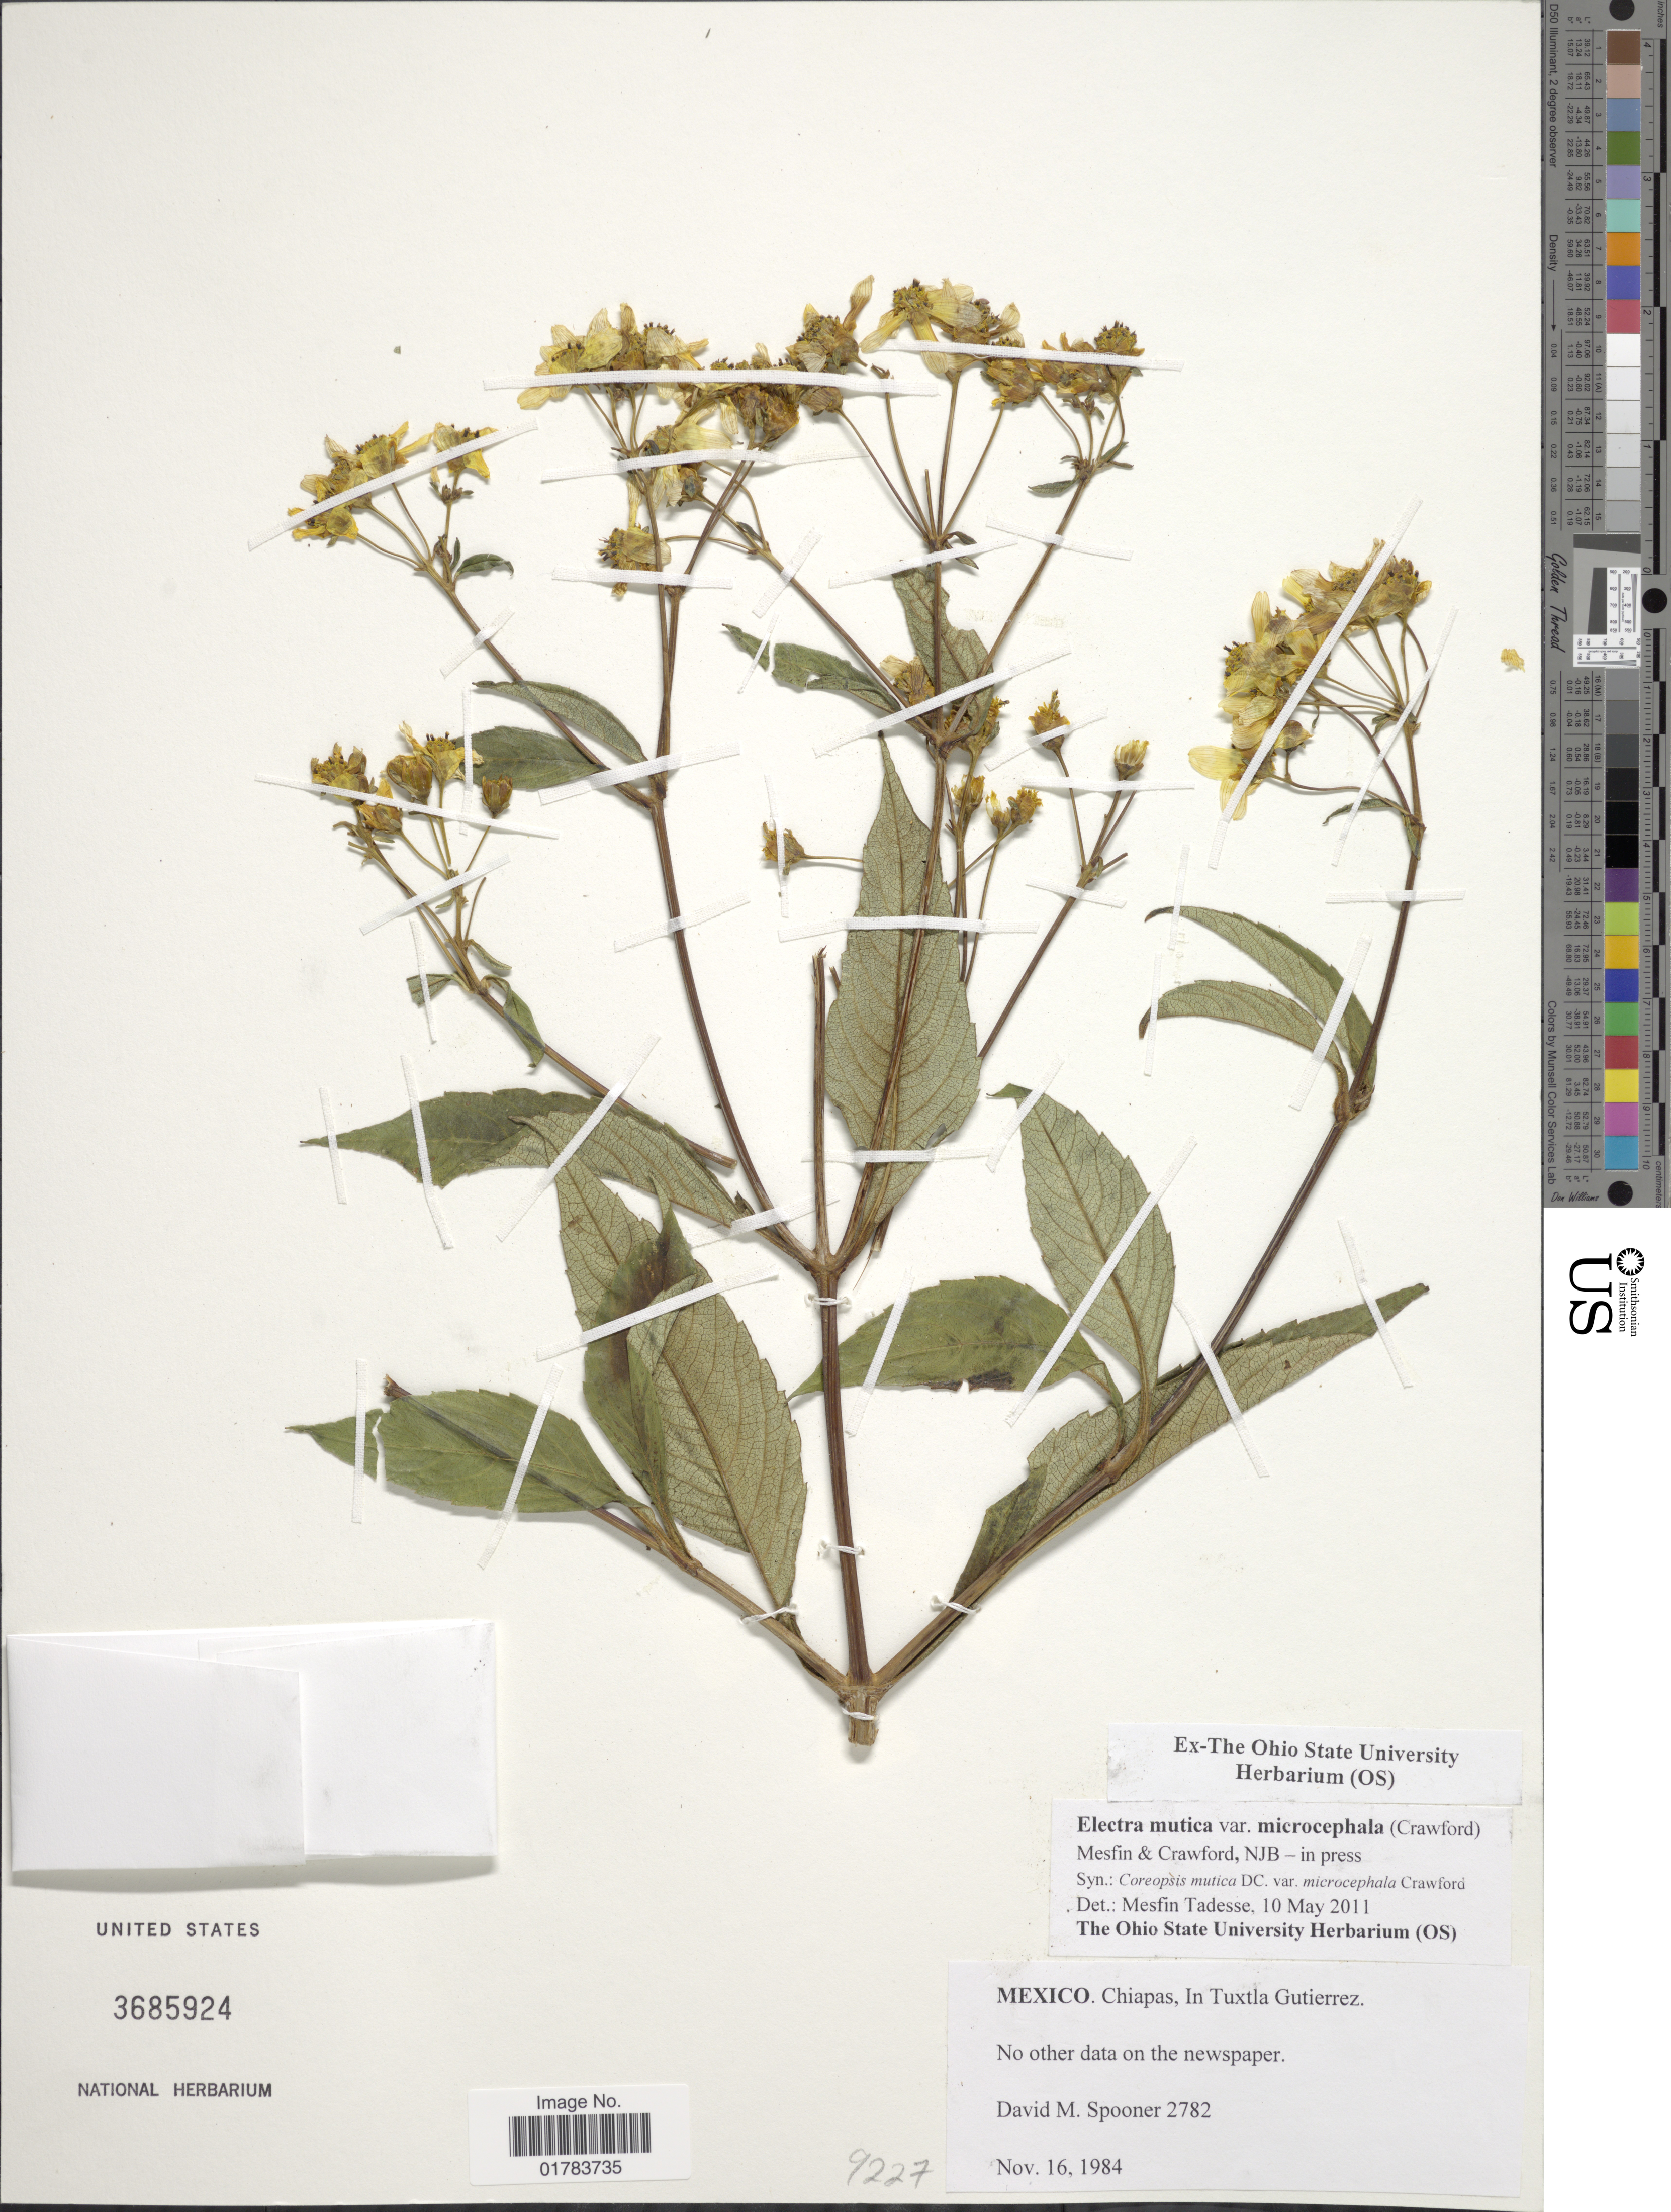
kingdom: Plantae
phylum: Tracheophyta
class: Magnoliopsida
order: Asterales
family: Asteraceae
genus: Coreopsis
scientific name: Coreopsis mutica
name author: DC.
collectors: D. Spooner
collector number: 2782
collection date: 1984-11-16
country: Mexico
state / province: Chiapas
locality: In Tuxtla Gutierrez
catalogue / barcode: US 3685924